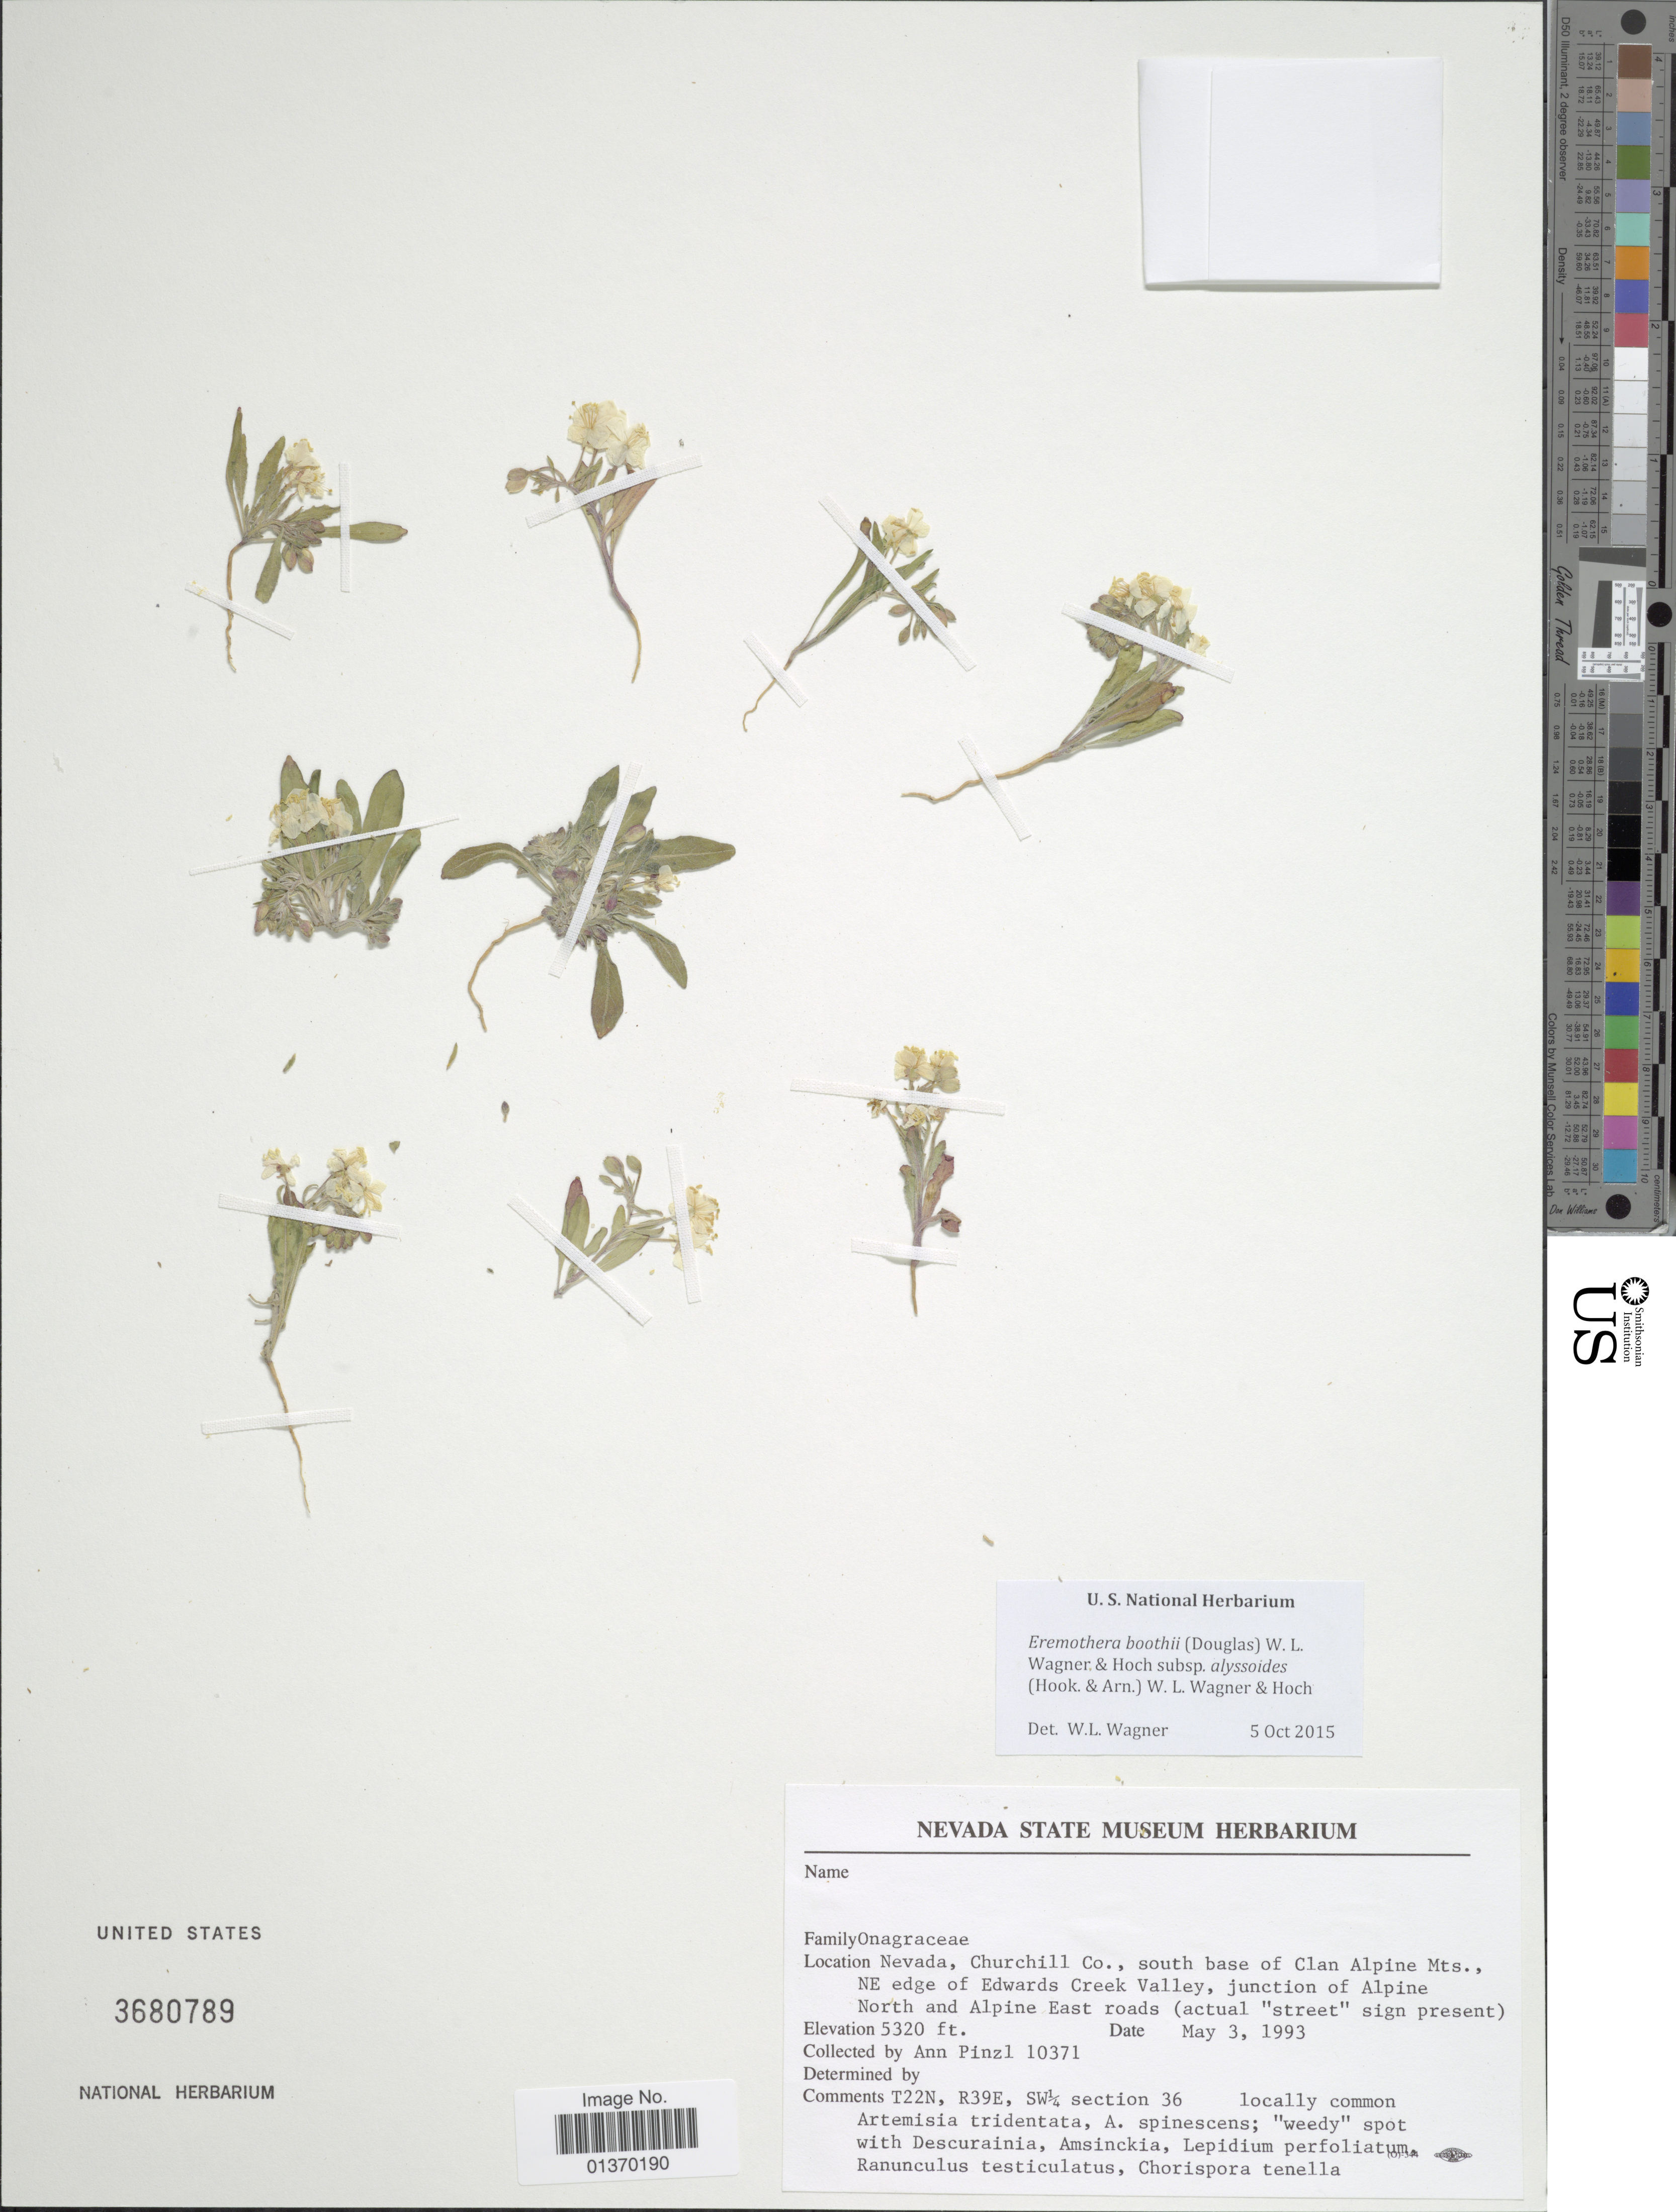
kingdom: Plantae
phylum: Tracheophyta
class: Magnoliopsida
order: Myrtales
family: Onagraceae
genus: Eremothera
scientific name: Eremothera boothii subsp. alyssoides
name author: (Hook. & Arn.) W.L. Wagner & Hoch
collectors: A. Pinzl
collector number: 10371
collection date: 1993-05-03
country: United States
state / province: Nevada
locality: Churchill Co., south base of Clan Alpine Mts., NE edge of Edwards Creek Valley, junction of Alpine North and Alpine East roads, T22N, R39E, SW¼ section 36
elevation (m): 1622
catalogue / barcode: US 3680789